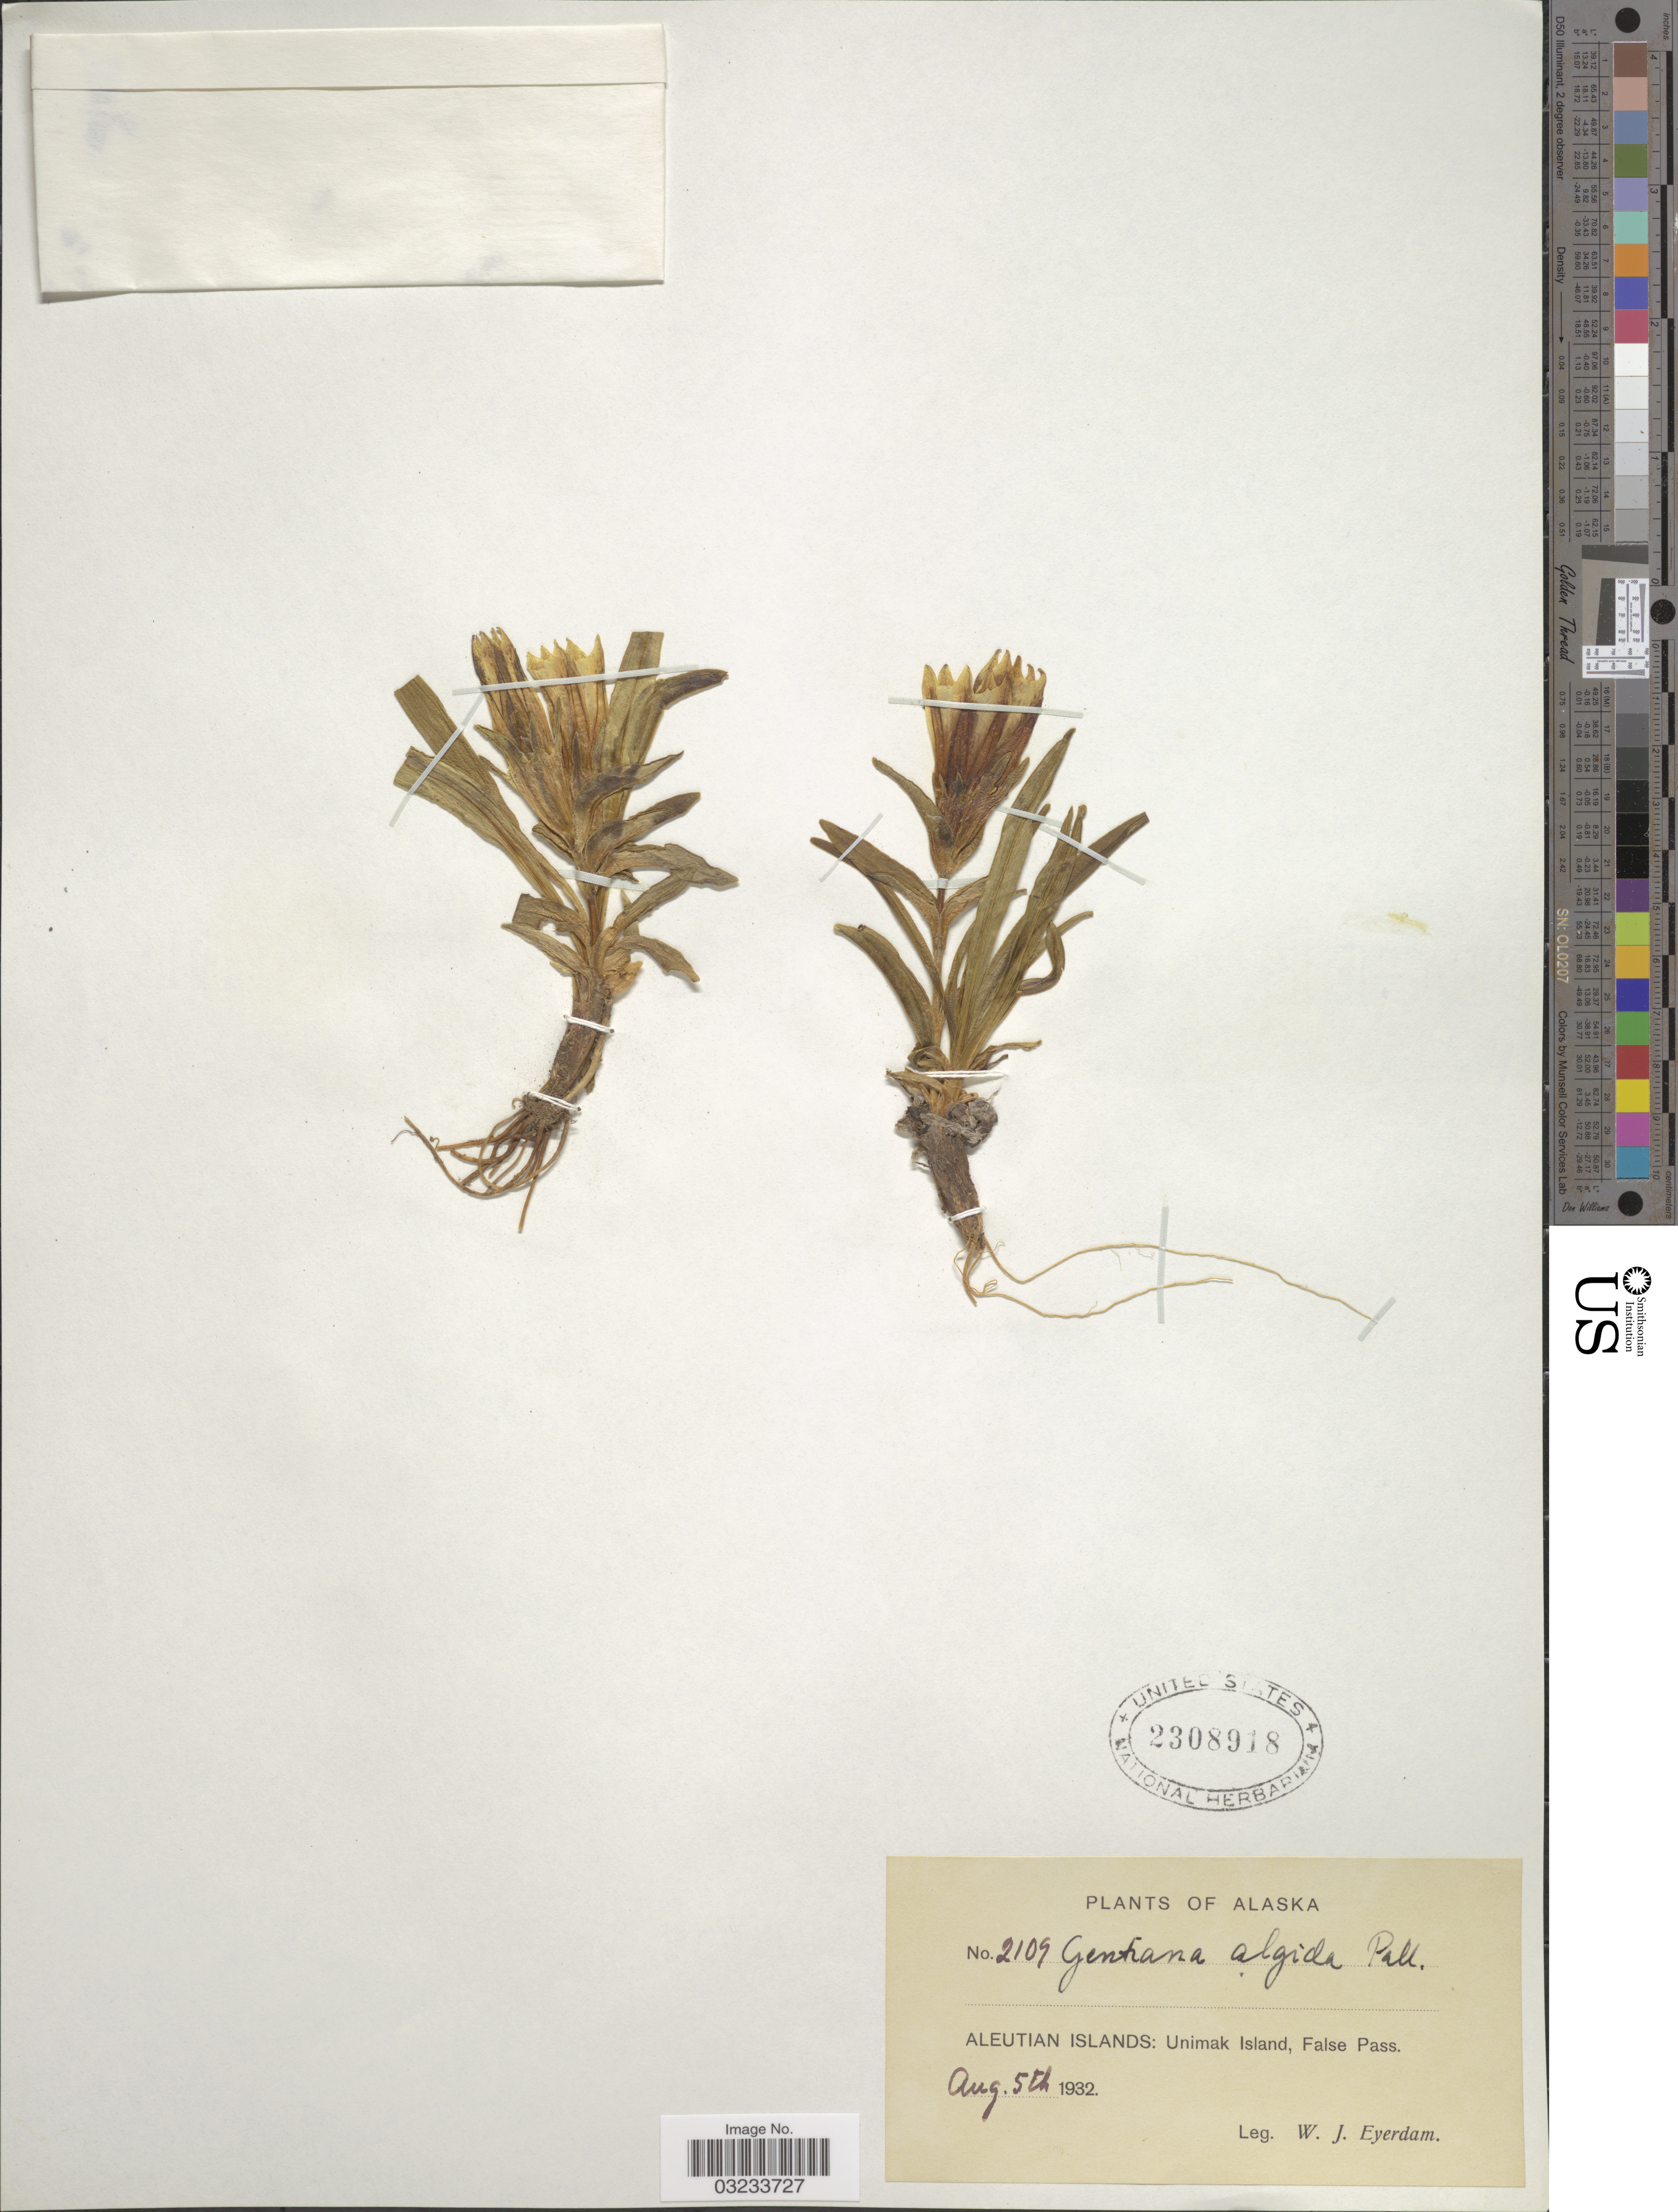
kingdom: Plantae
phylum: Tracheophyta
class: Magnoliopsida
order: Gentianales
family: Gentianaceae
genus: Gentiana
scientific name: Gentiana algida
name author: Pall.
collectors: W. J. Eyerdam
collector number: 2109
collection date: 1932-08-05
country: United States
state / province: Alaska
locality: Aleutian Islands: Unimak Island, False Pass.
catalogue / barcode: US 2308918